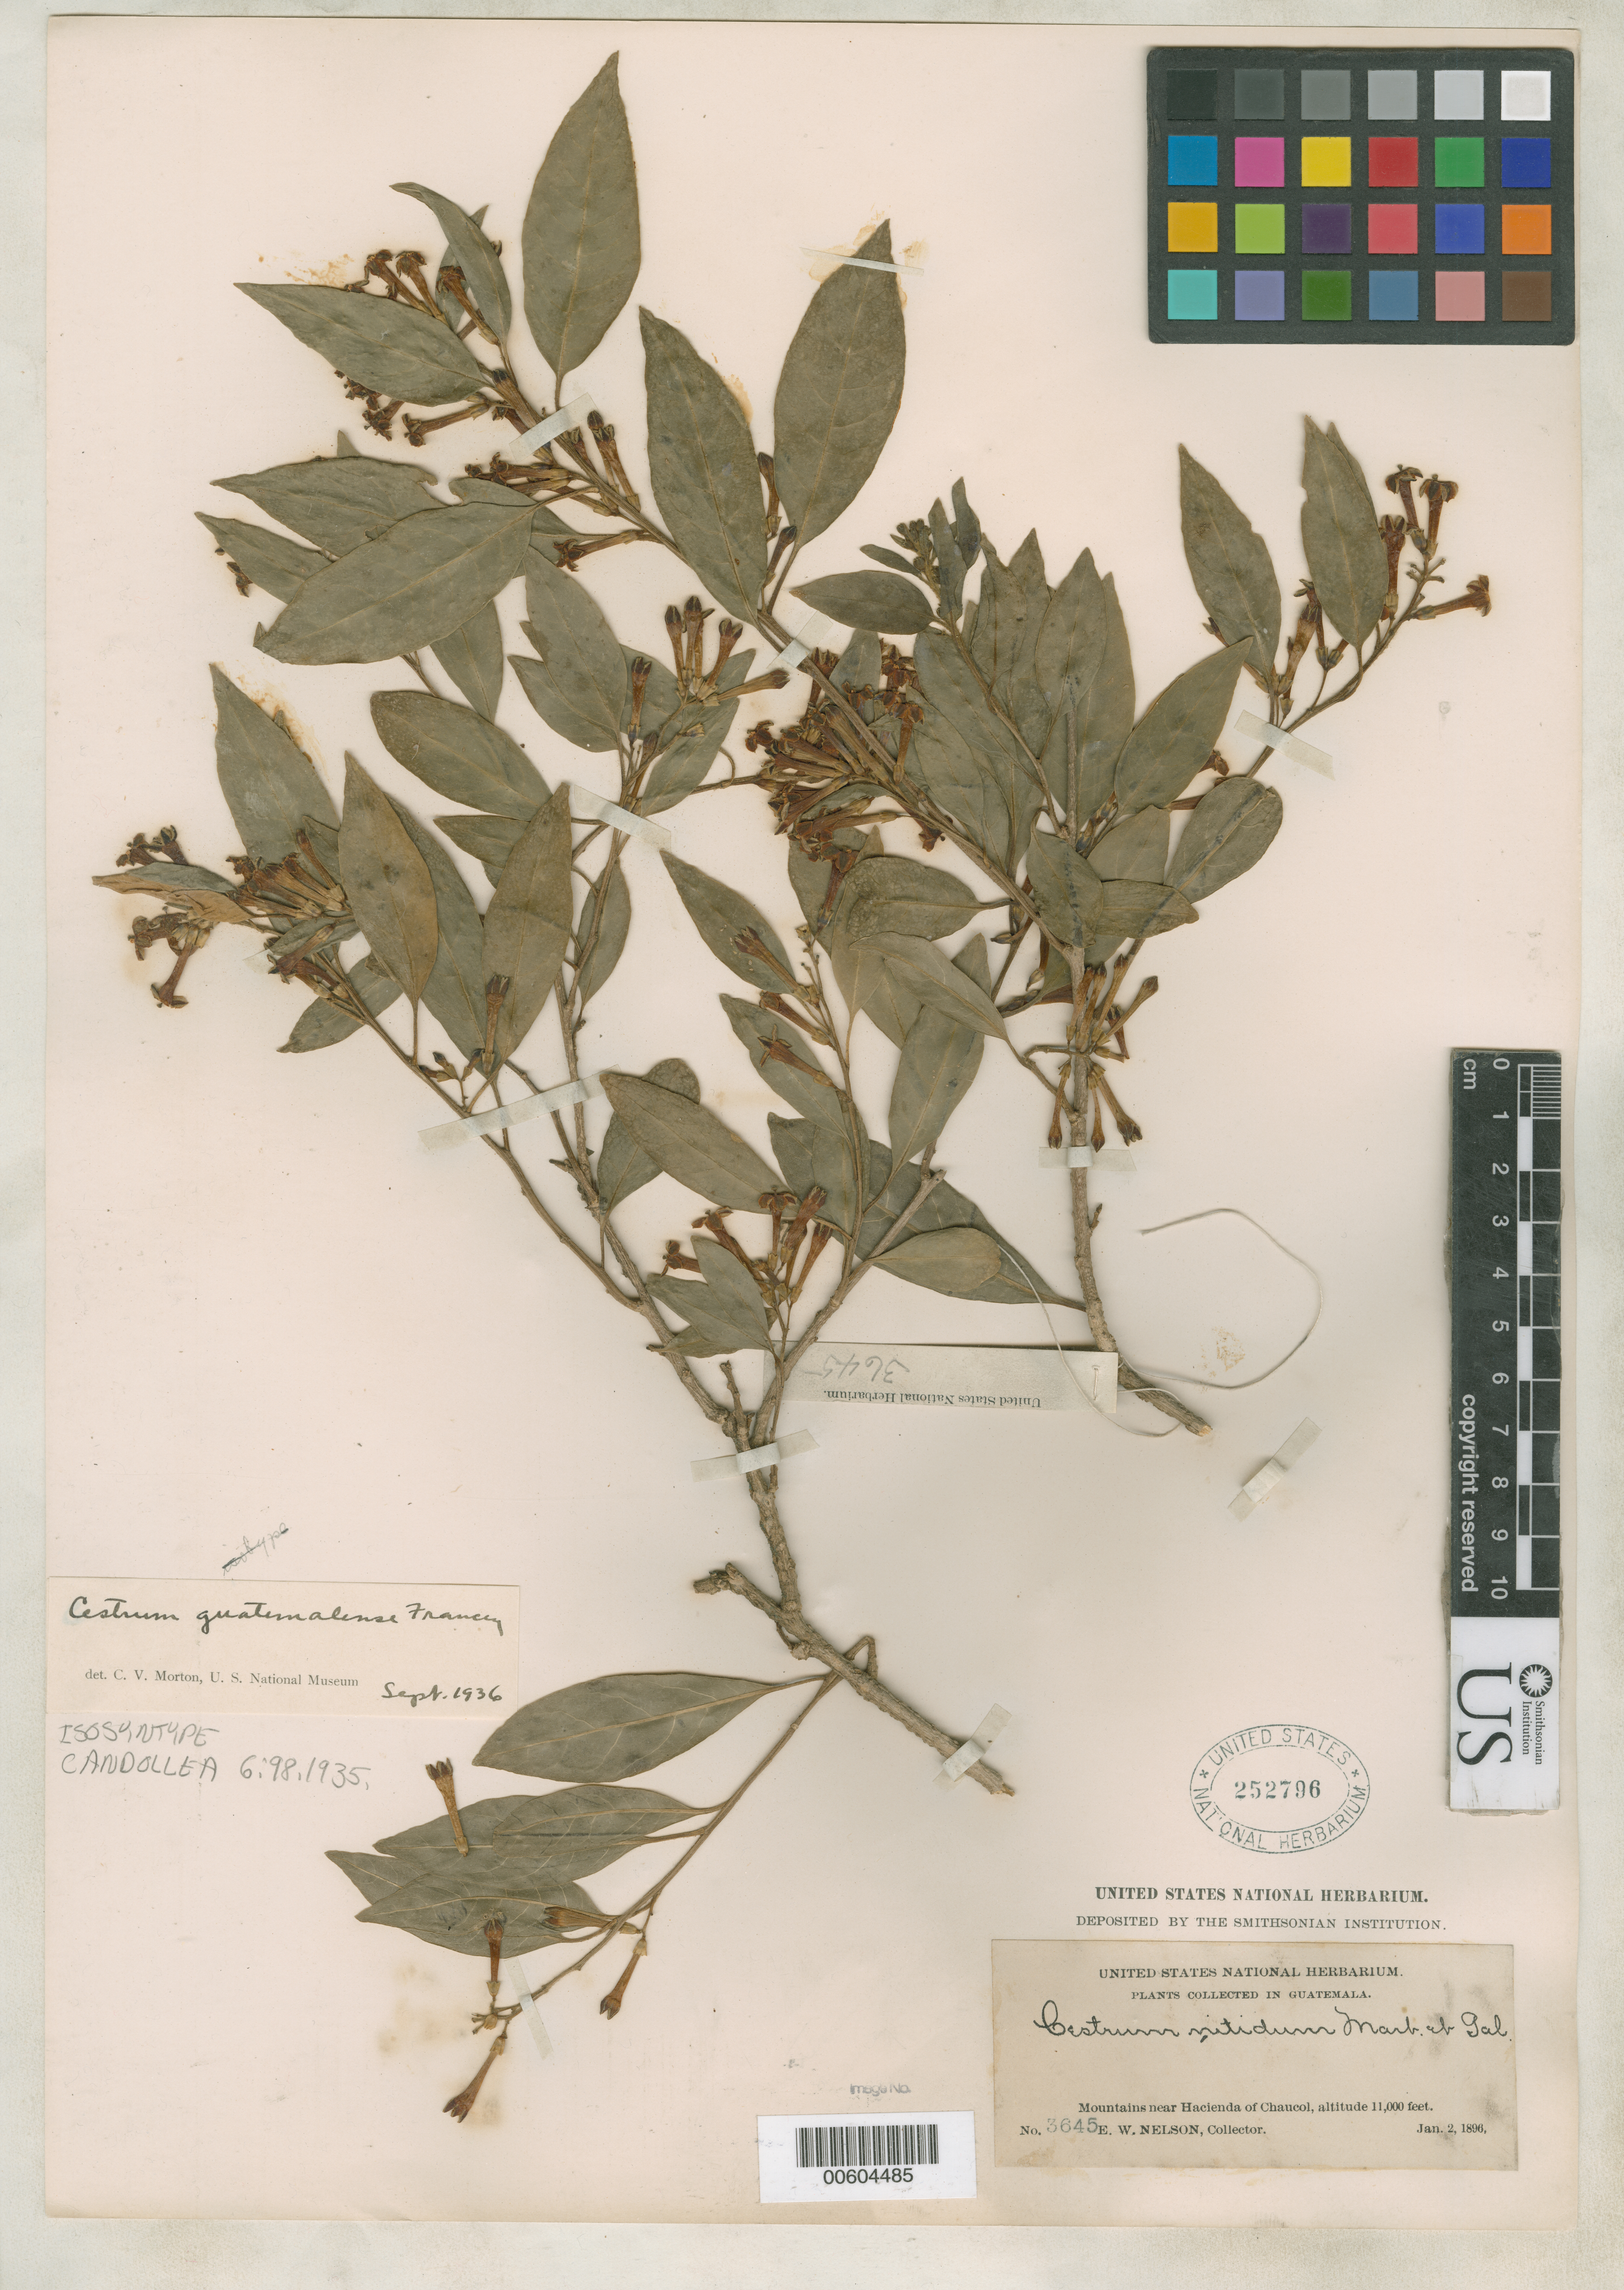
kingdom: Plantae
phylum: Tracheophyta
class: Magnoliopsida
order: Solanales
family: Solanaceae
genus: Cestrum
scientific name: Cestrum guatemalense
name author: Francey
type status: Isosyntype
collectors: E. W. Nelson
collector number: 3645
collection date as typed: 02 Jan 1896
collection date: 1896-01-02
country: Guatemala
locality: Mountains near hacienda of Chaucol.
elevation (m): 3353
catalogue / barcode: US 252796